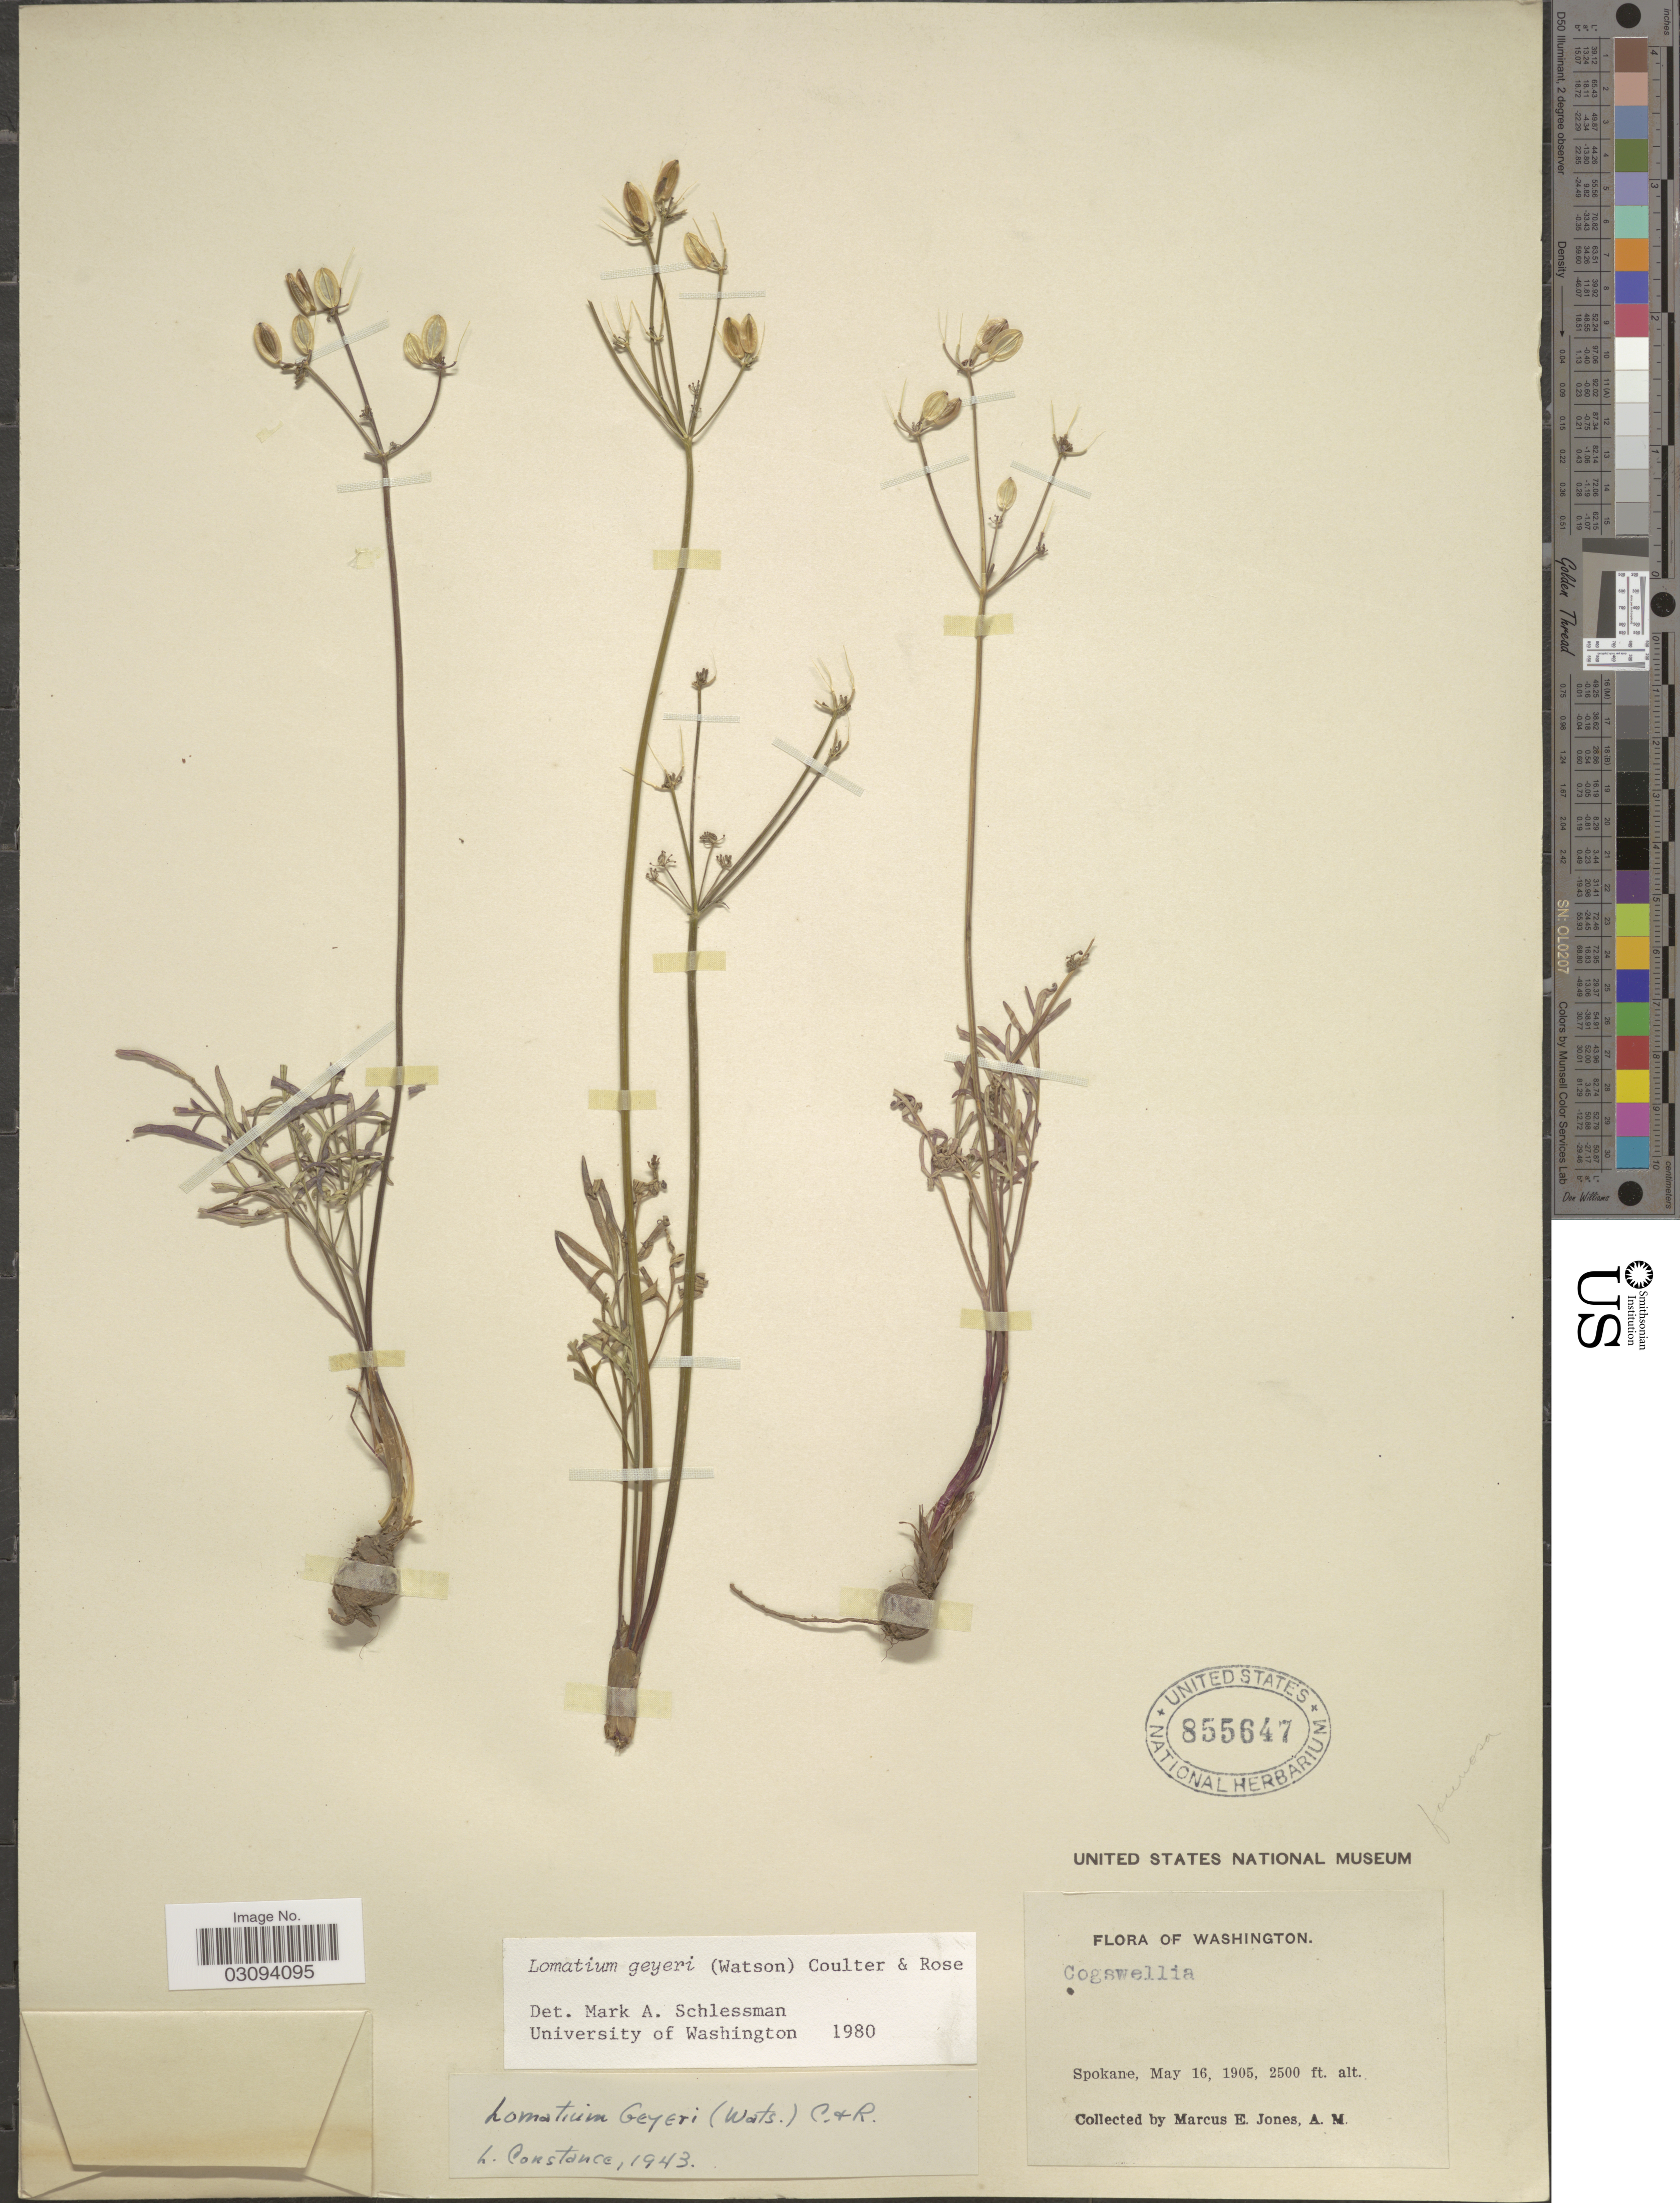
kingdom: Plantae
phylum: Tracheophyta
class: Magnoliopsida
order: Apiales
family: Apiaceae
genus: Lomatium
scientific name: Lomatium geyeri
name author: (S. Watson) J.M. Coult. & Rose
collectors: M. E. Jones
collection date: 1905-05-16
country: United States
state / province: Washington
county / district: Spokane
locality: Spokane.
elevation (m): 762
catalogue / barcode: US 855647